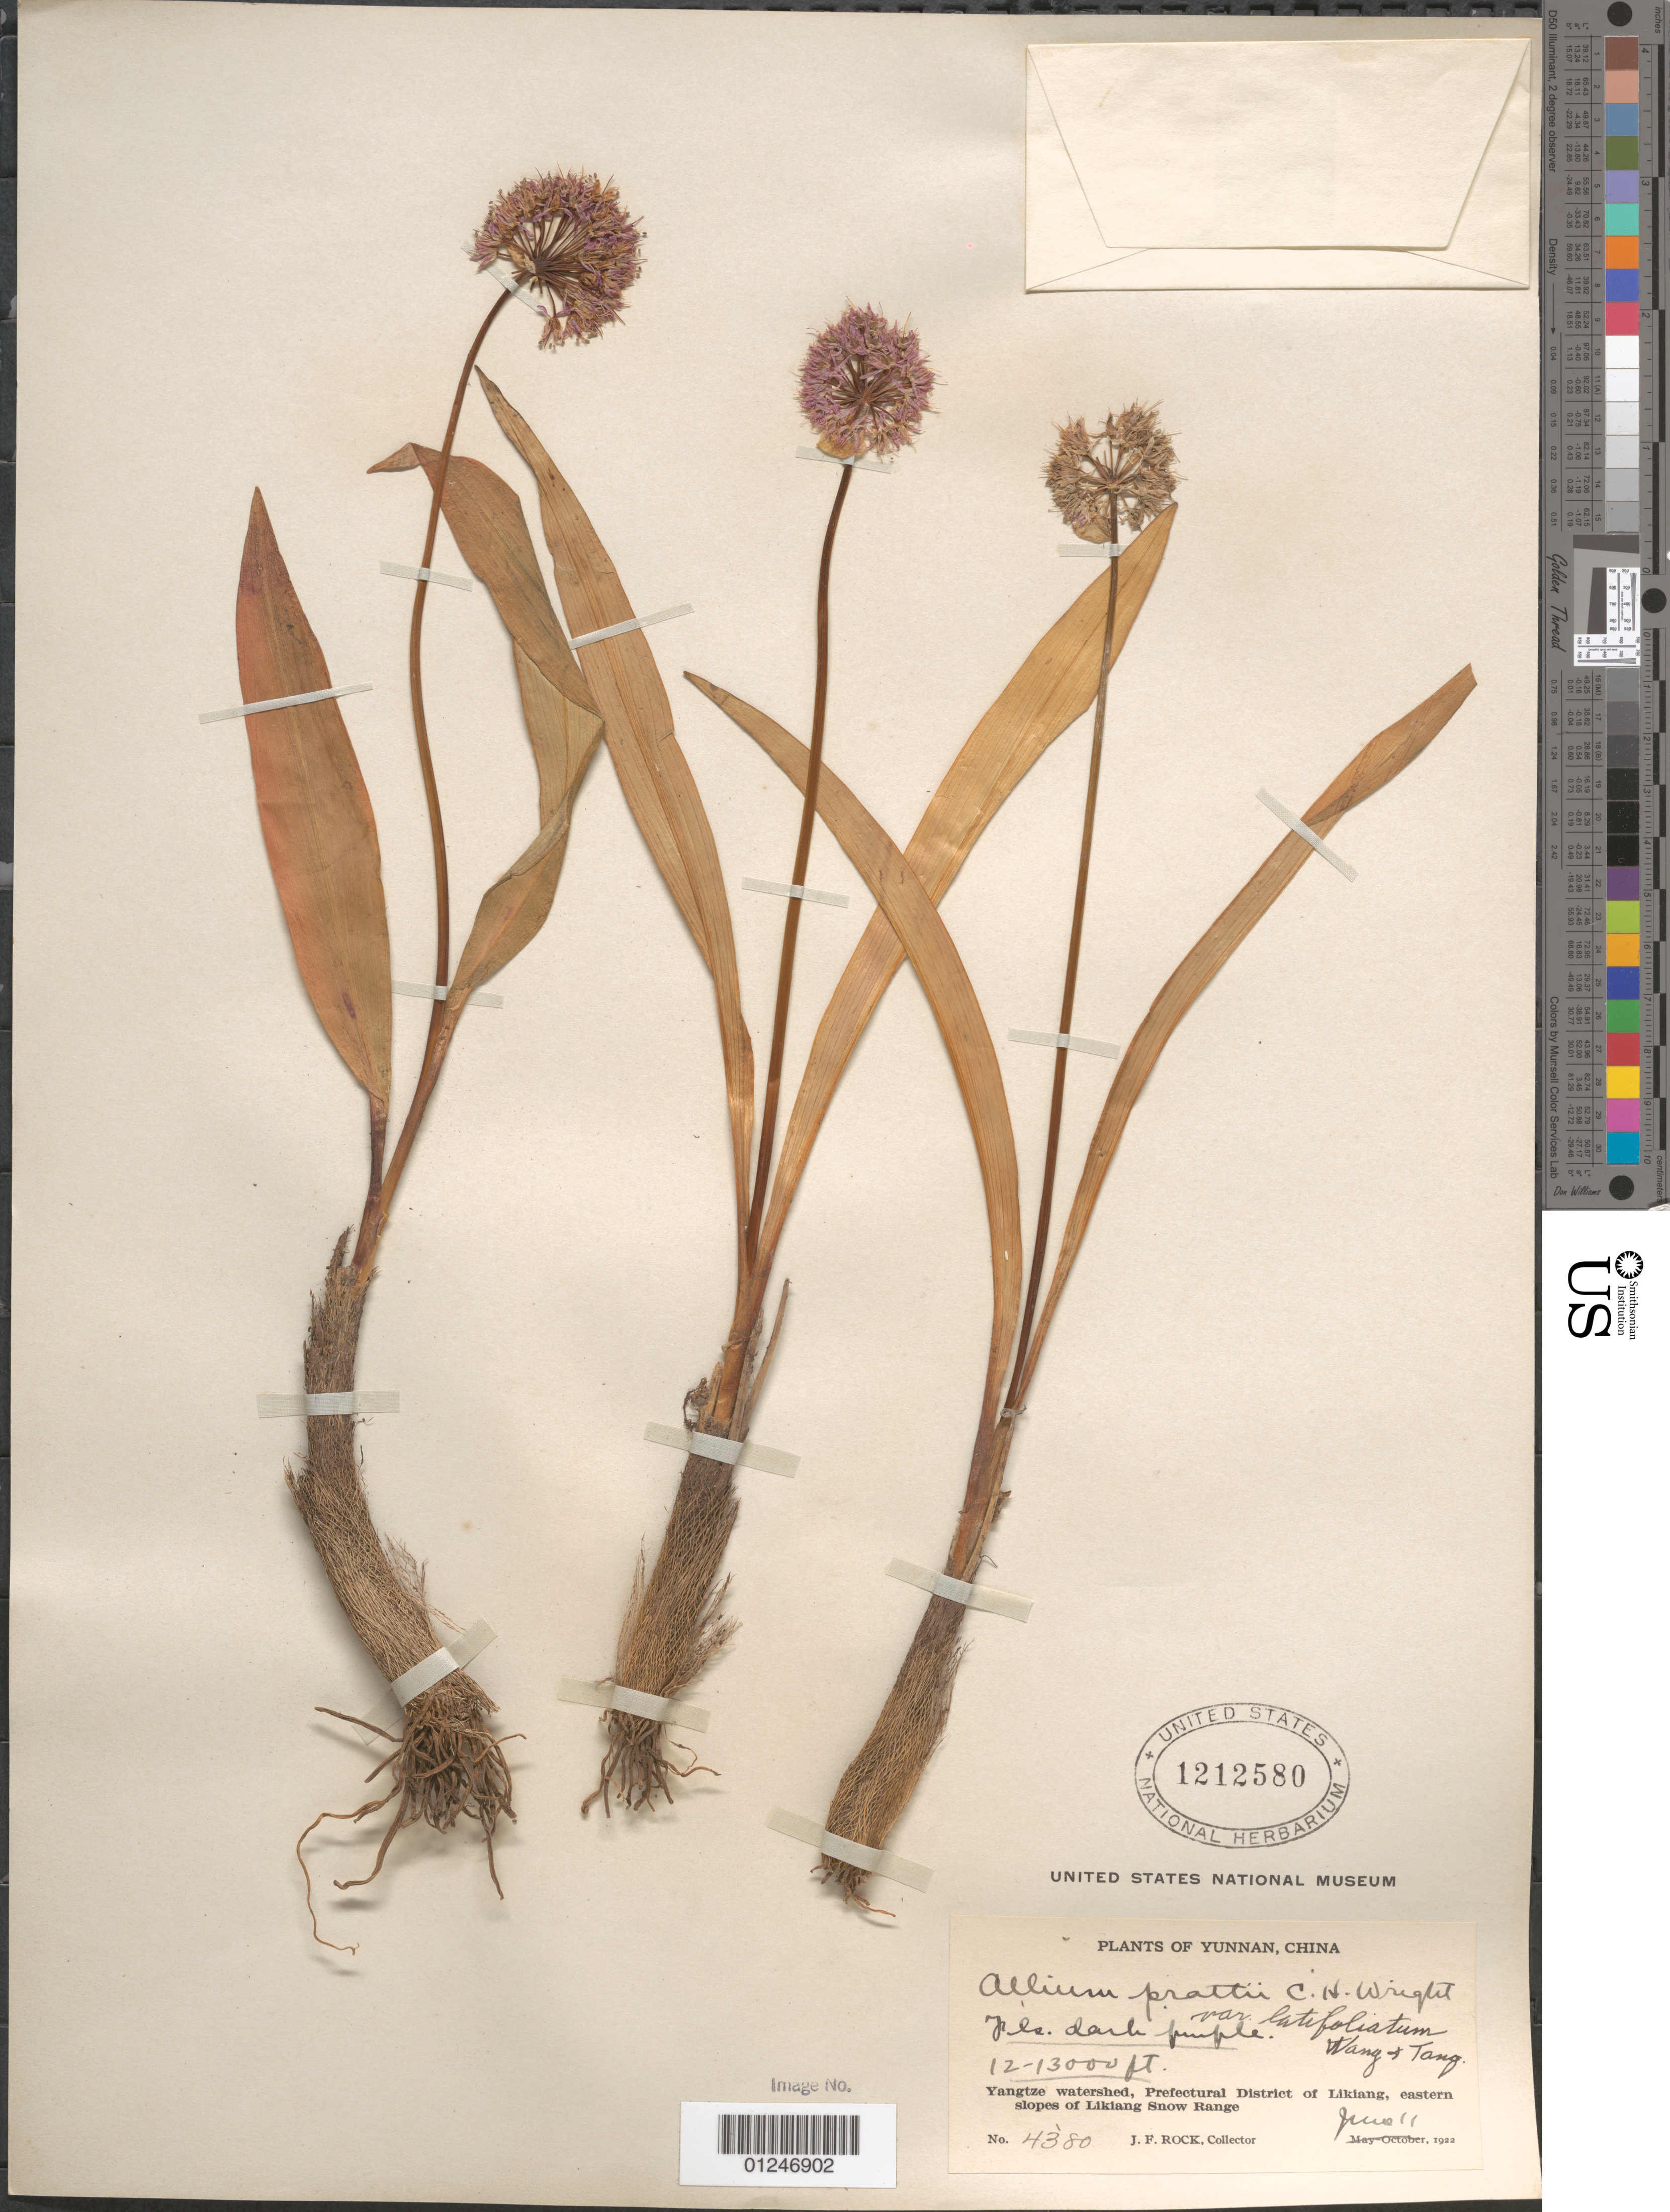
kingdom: Plantae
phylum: Tracheophyta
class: Liliopsida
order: Asparagales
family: Amaryllidaceae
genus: Allium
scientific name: Allium prattii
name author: C.H. Wright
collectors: J. F. Rock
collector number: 4380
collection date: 1922-06-11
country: China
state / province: Yunnan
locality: Yangtze watershed, Prefectural District of Liking, eastern slopes of Liklang Snow Range.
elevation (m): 3658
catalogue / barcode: US 1212580